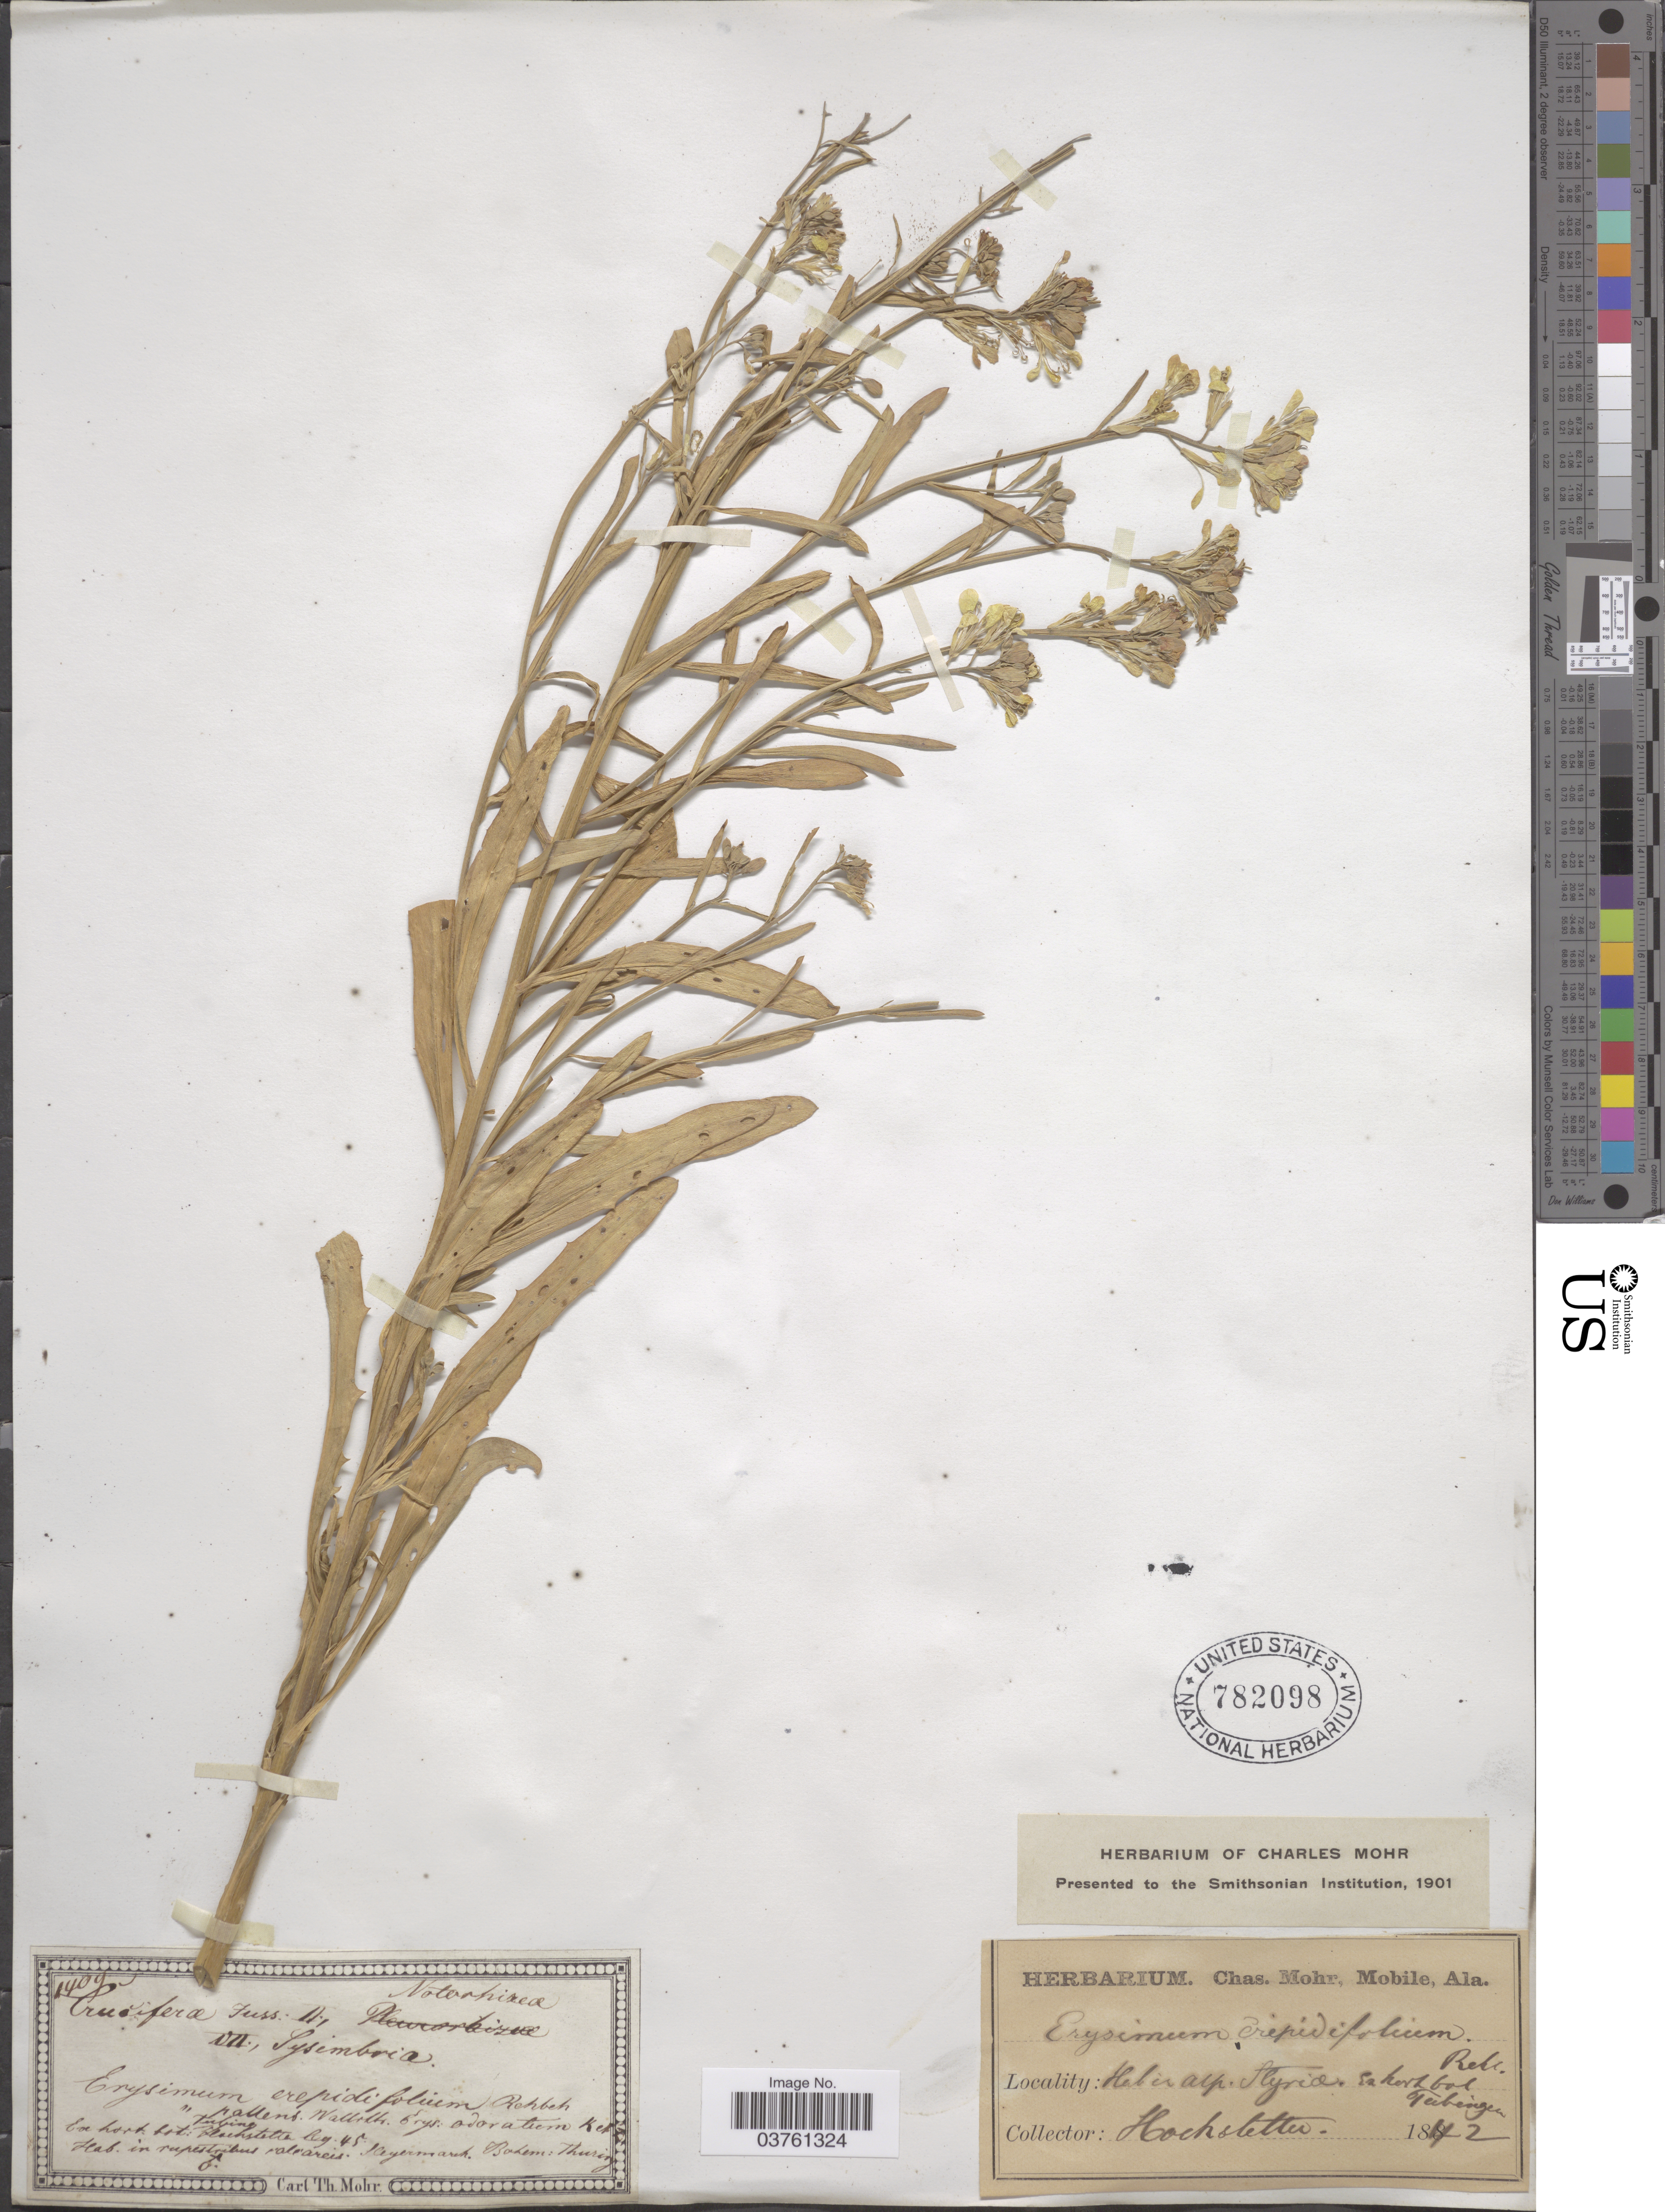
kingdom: Plantae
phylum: Tracheophyta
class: Magnoliopsida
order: Brassicales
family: Brassicaceae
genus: Erysimum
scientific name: Erysimum crepidifolium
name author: Rchb.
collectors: -. Hochstetter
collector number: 1409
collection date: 1842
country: Austria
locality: Ex hort. bot: Slagermaruk. Bahem: Thuring. in alp. Styriæ. [interpreted]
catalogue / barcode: US 782098